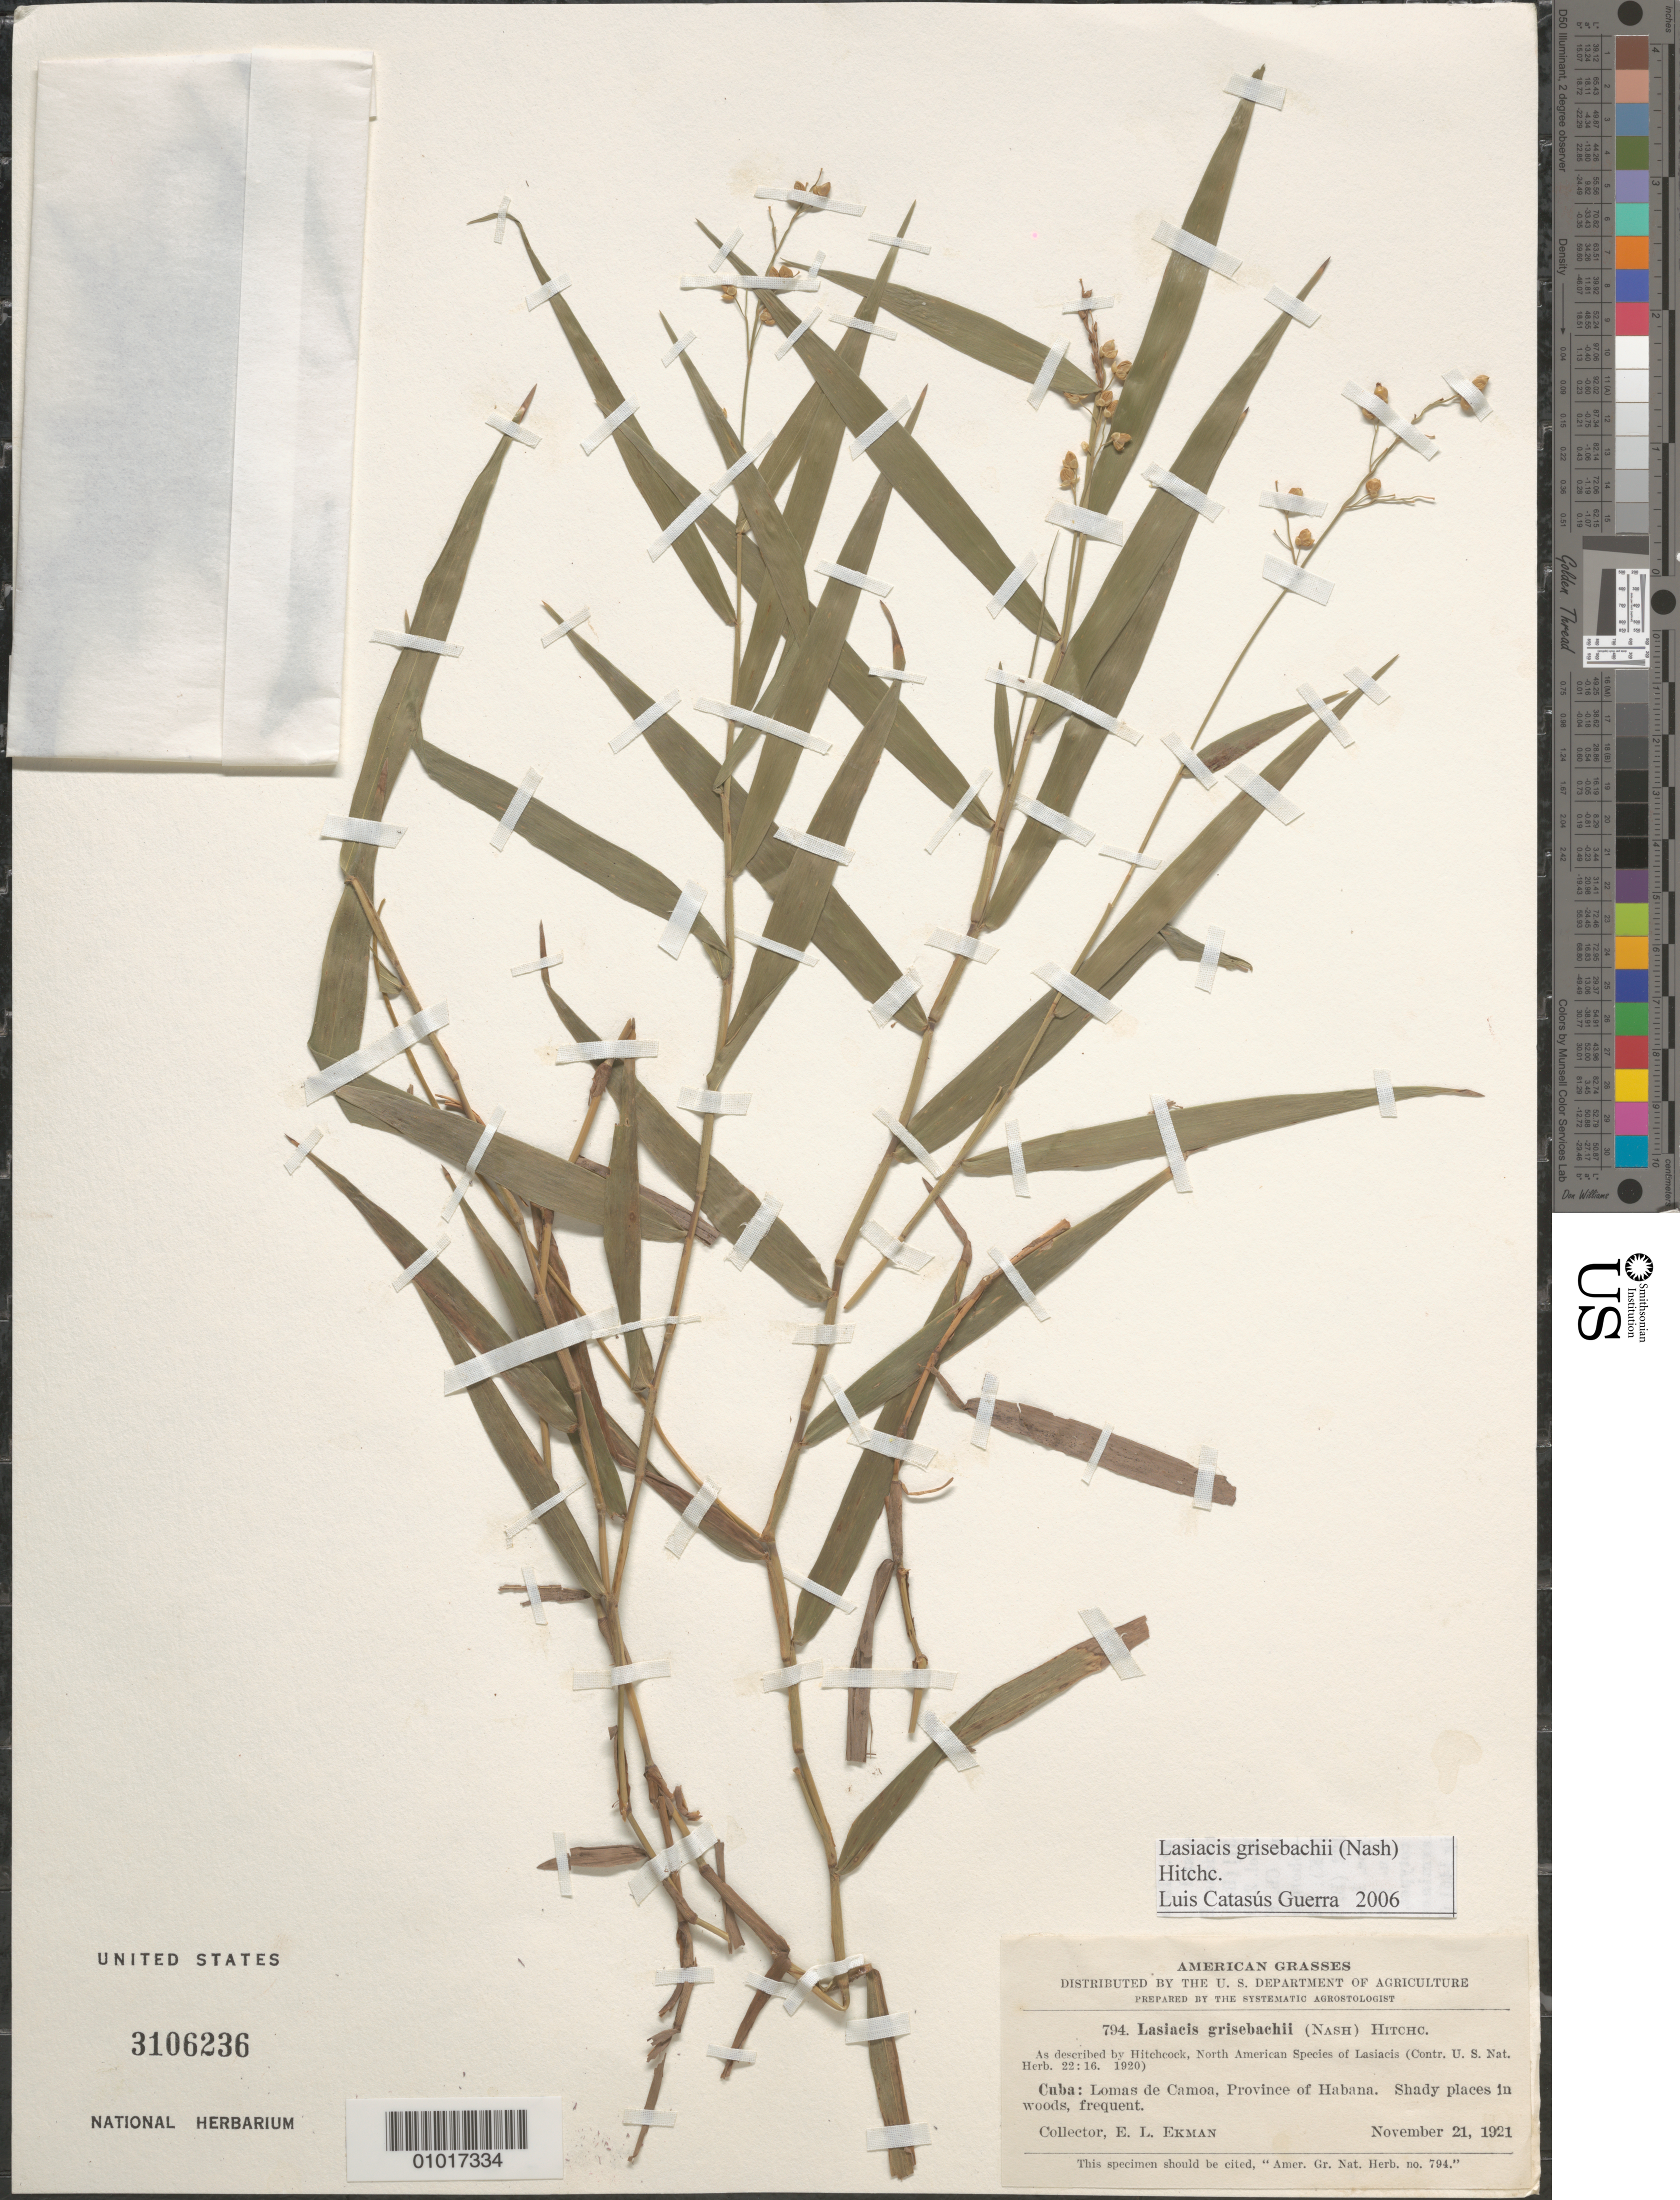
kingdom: Plantae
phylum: Tracheophyta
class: Liliopsida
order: Poales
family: Poaceae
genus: Lasiacis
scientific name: Lasiacis grisebachii var. grisebachii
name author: (Nash) Hitchc.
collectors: E. L. Ekman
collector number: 794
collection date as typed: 21 Nov 1921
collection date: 1921-11-21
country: Cuba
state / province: La Habana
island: Cuba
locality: Cuba: Lomas de Camoa, province of Habana Shady places in woods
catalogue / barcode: US 3106236